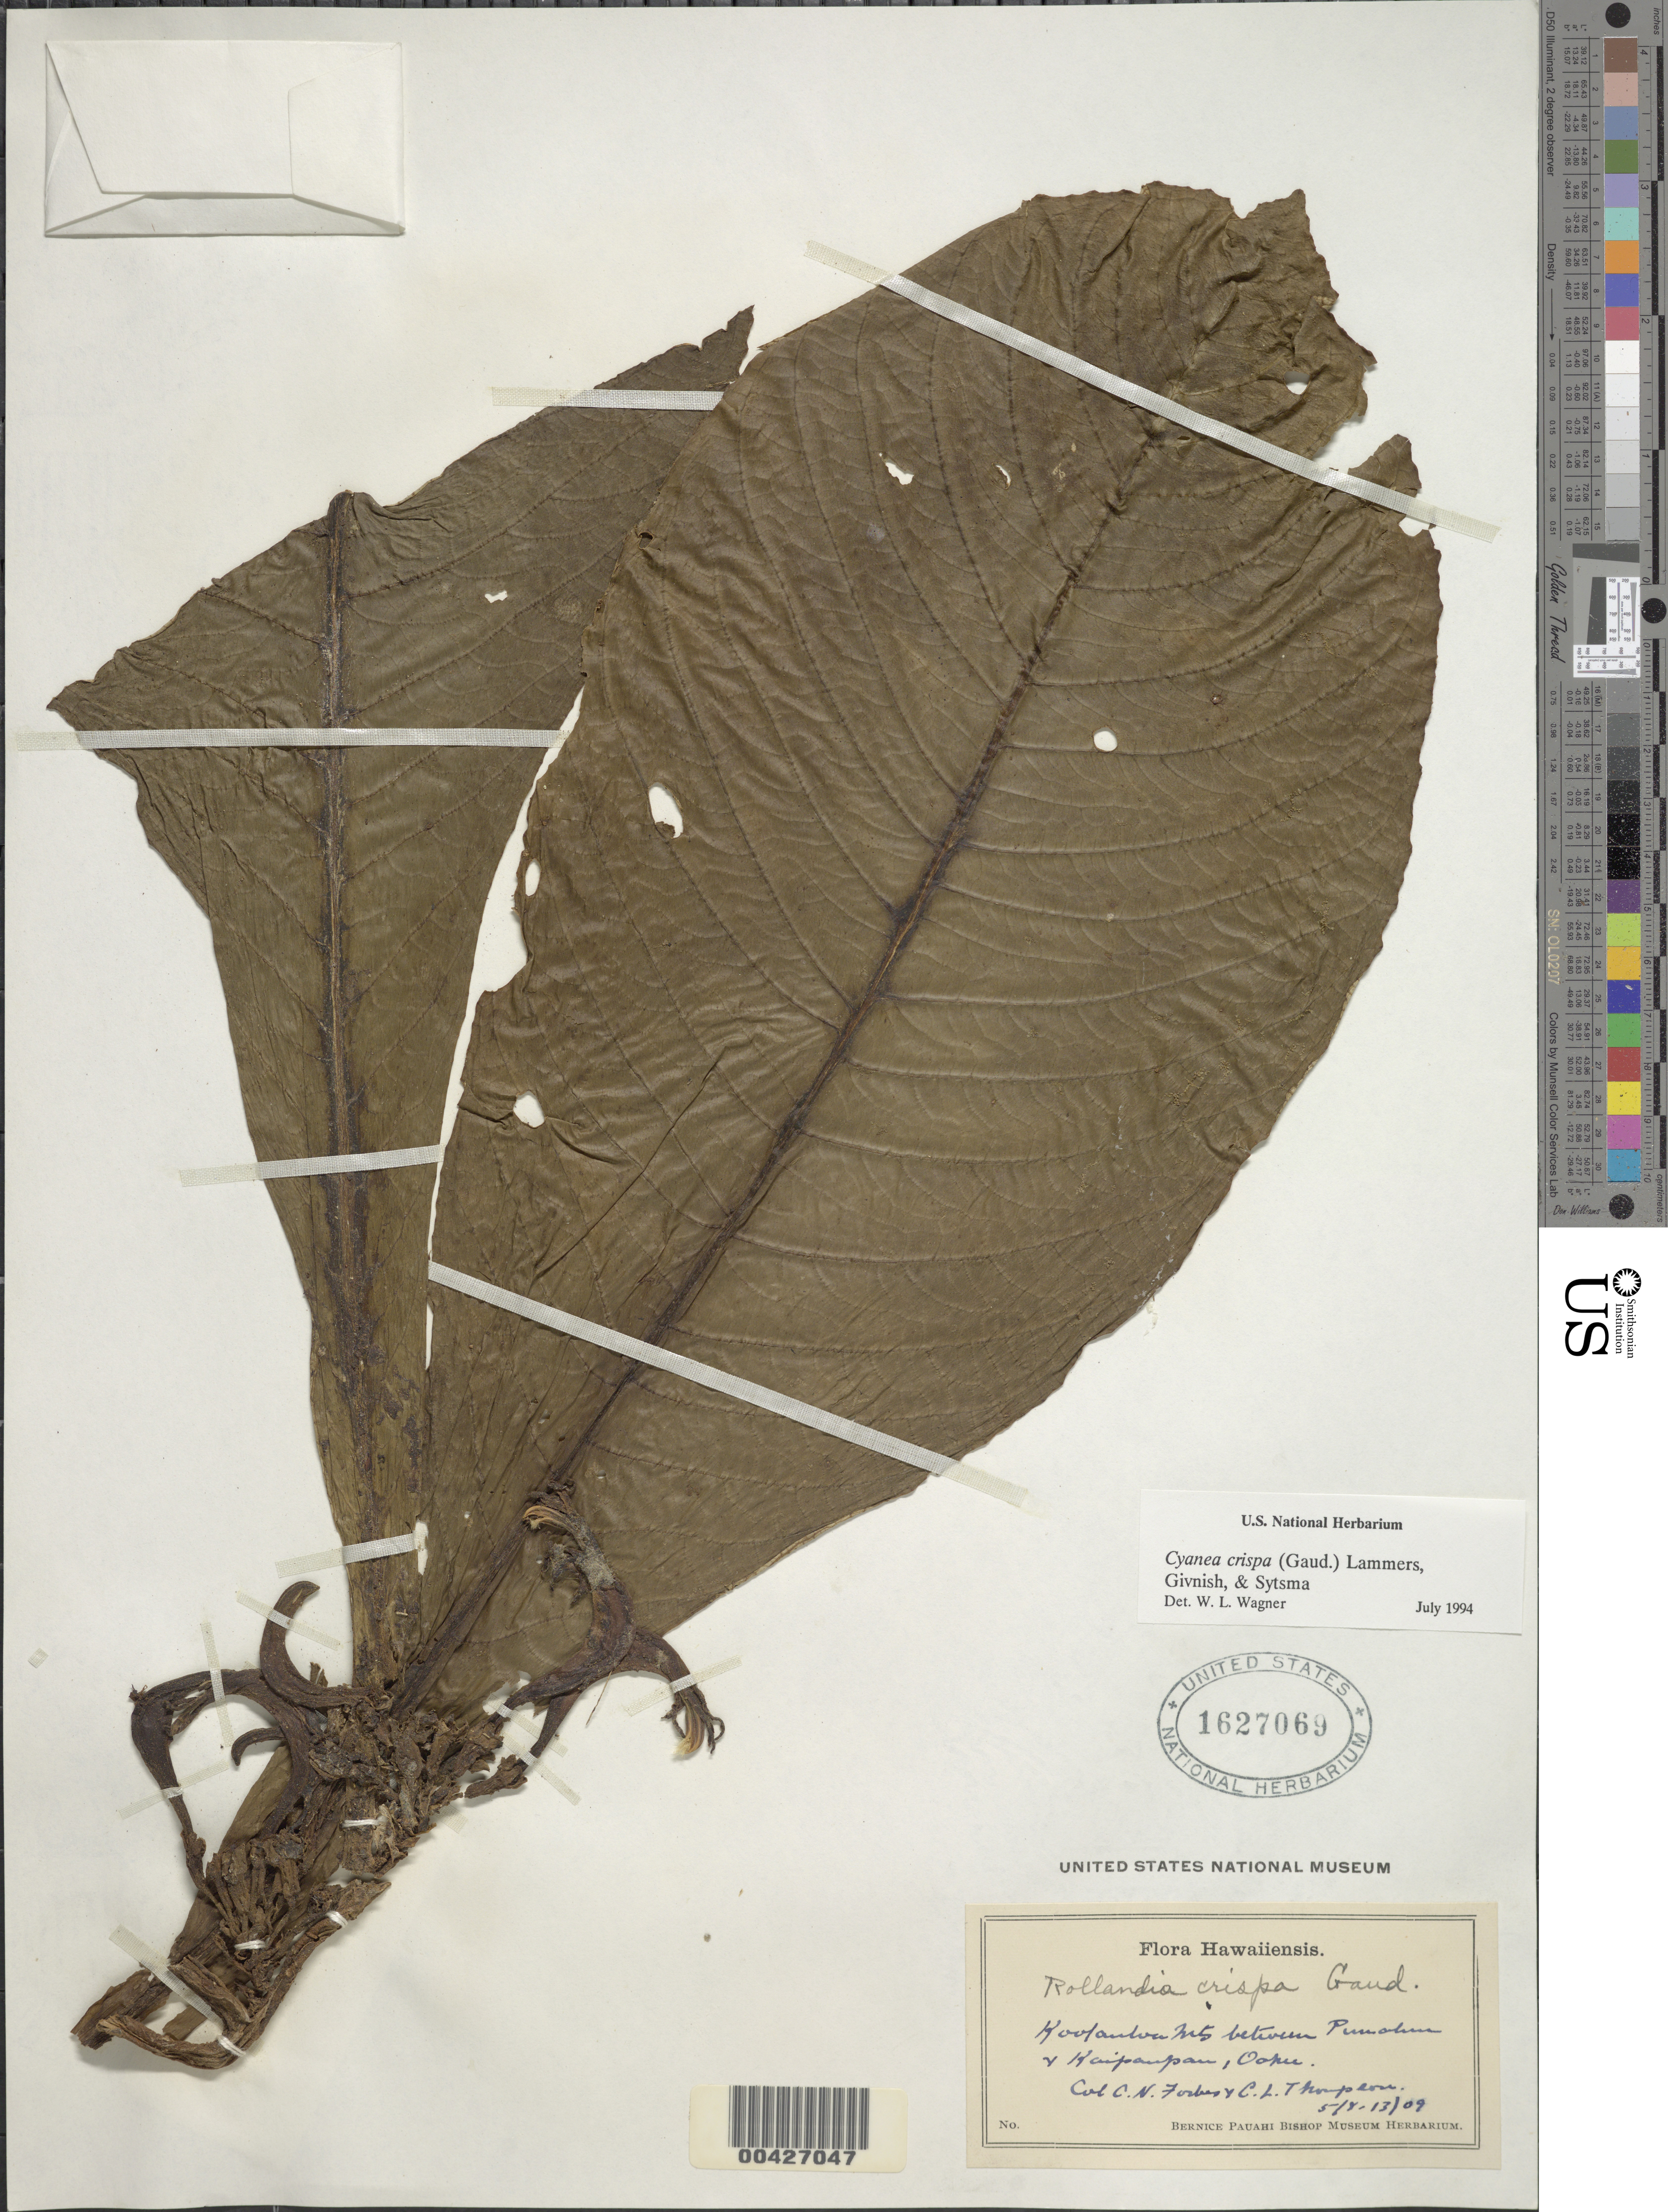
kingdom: Plantae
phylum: Tracheophyta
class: Magnoliopsida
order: Asterales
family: Campanulaceae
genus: Cyanea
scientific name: Cyanea crispa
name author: (Gaudich.) Lammers et al.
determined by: Wagner, W. L., (BOT), Smithsonian Institution - National Museum of Natural History (UNITED STATES)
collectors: C. N. Forbes & C. L. Thompson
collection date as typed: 8 May 1909 to 13 May 1909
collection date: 1909-05-08/1909-05-13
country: United States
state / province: Hawaii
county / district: Honolulu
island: Oahu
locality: Koolauloa Mountains between Punaluu and Kaipaupau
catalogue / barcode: US 1627069